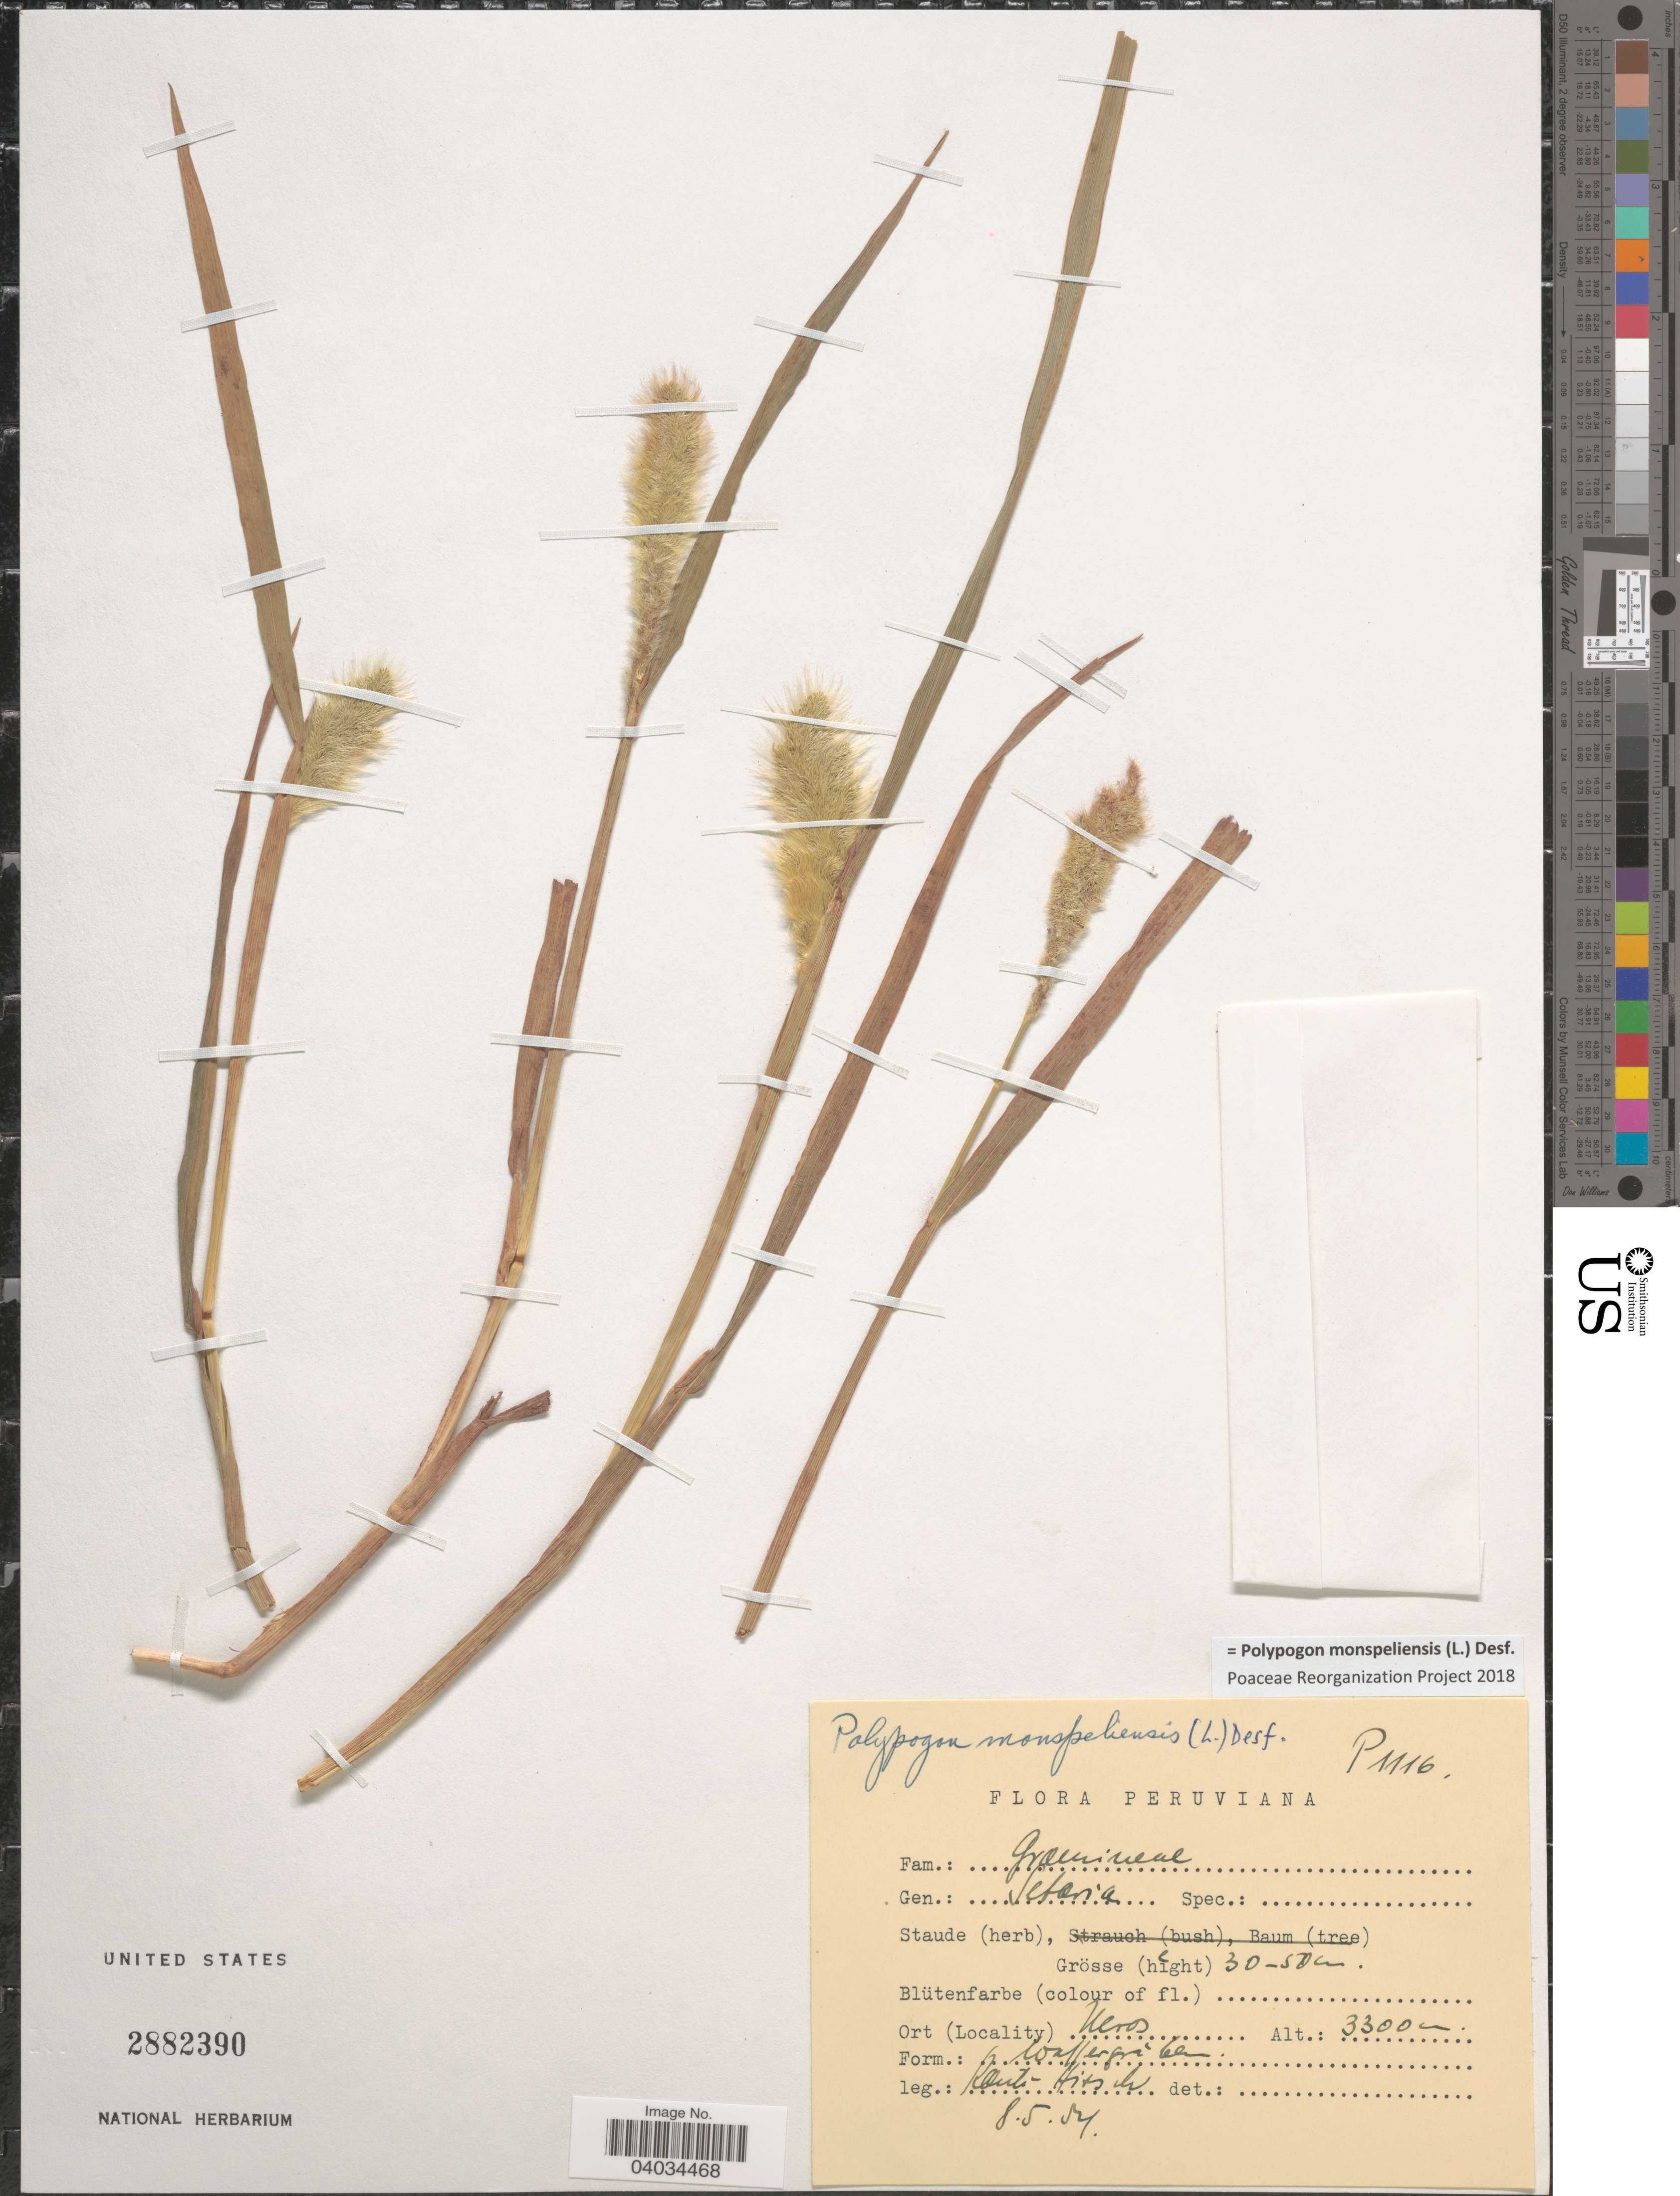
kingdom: Plantae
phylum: Tracheophyta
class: Liliopsida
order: Poales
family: Poaceae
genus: Polypogon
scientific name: Polypogon monspeliensis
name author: (L.) Desf.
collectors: W. Rauh & G. Hirsch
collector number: P1116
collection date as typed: Transcribed d/m/y: 8/5/54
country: Peru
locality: Neros [interpreted].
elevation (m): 3300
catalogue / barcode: US 2882390